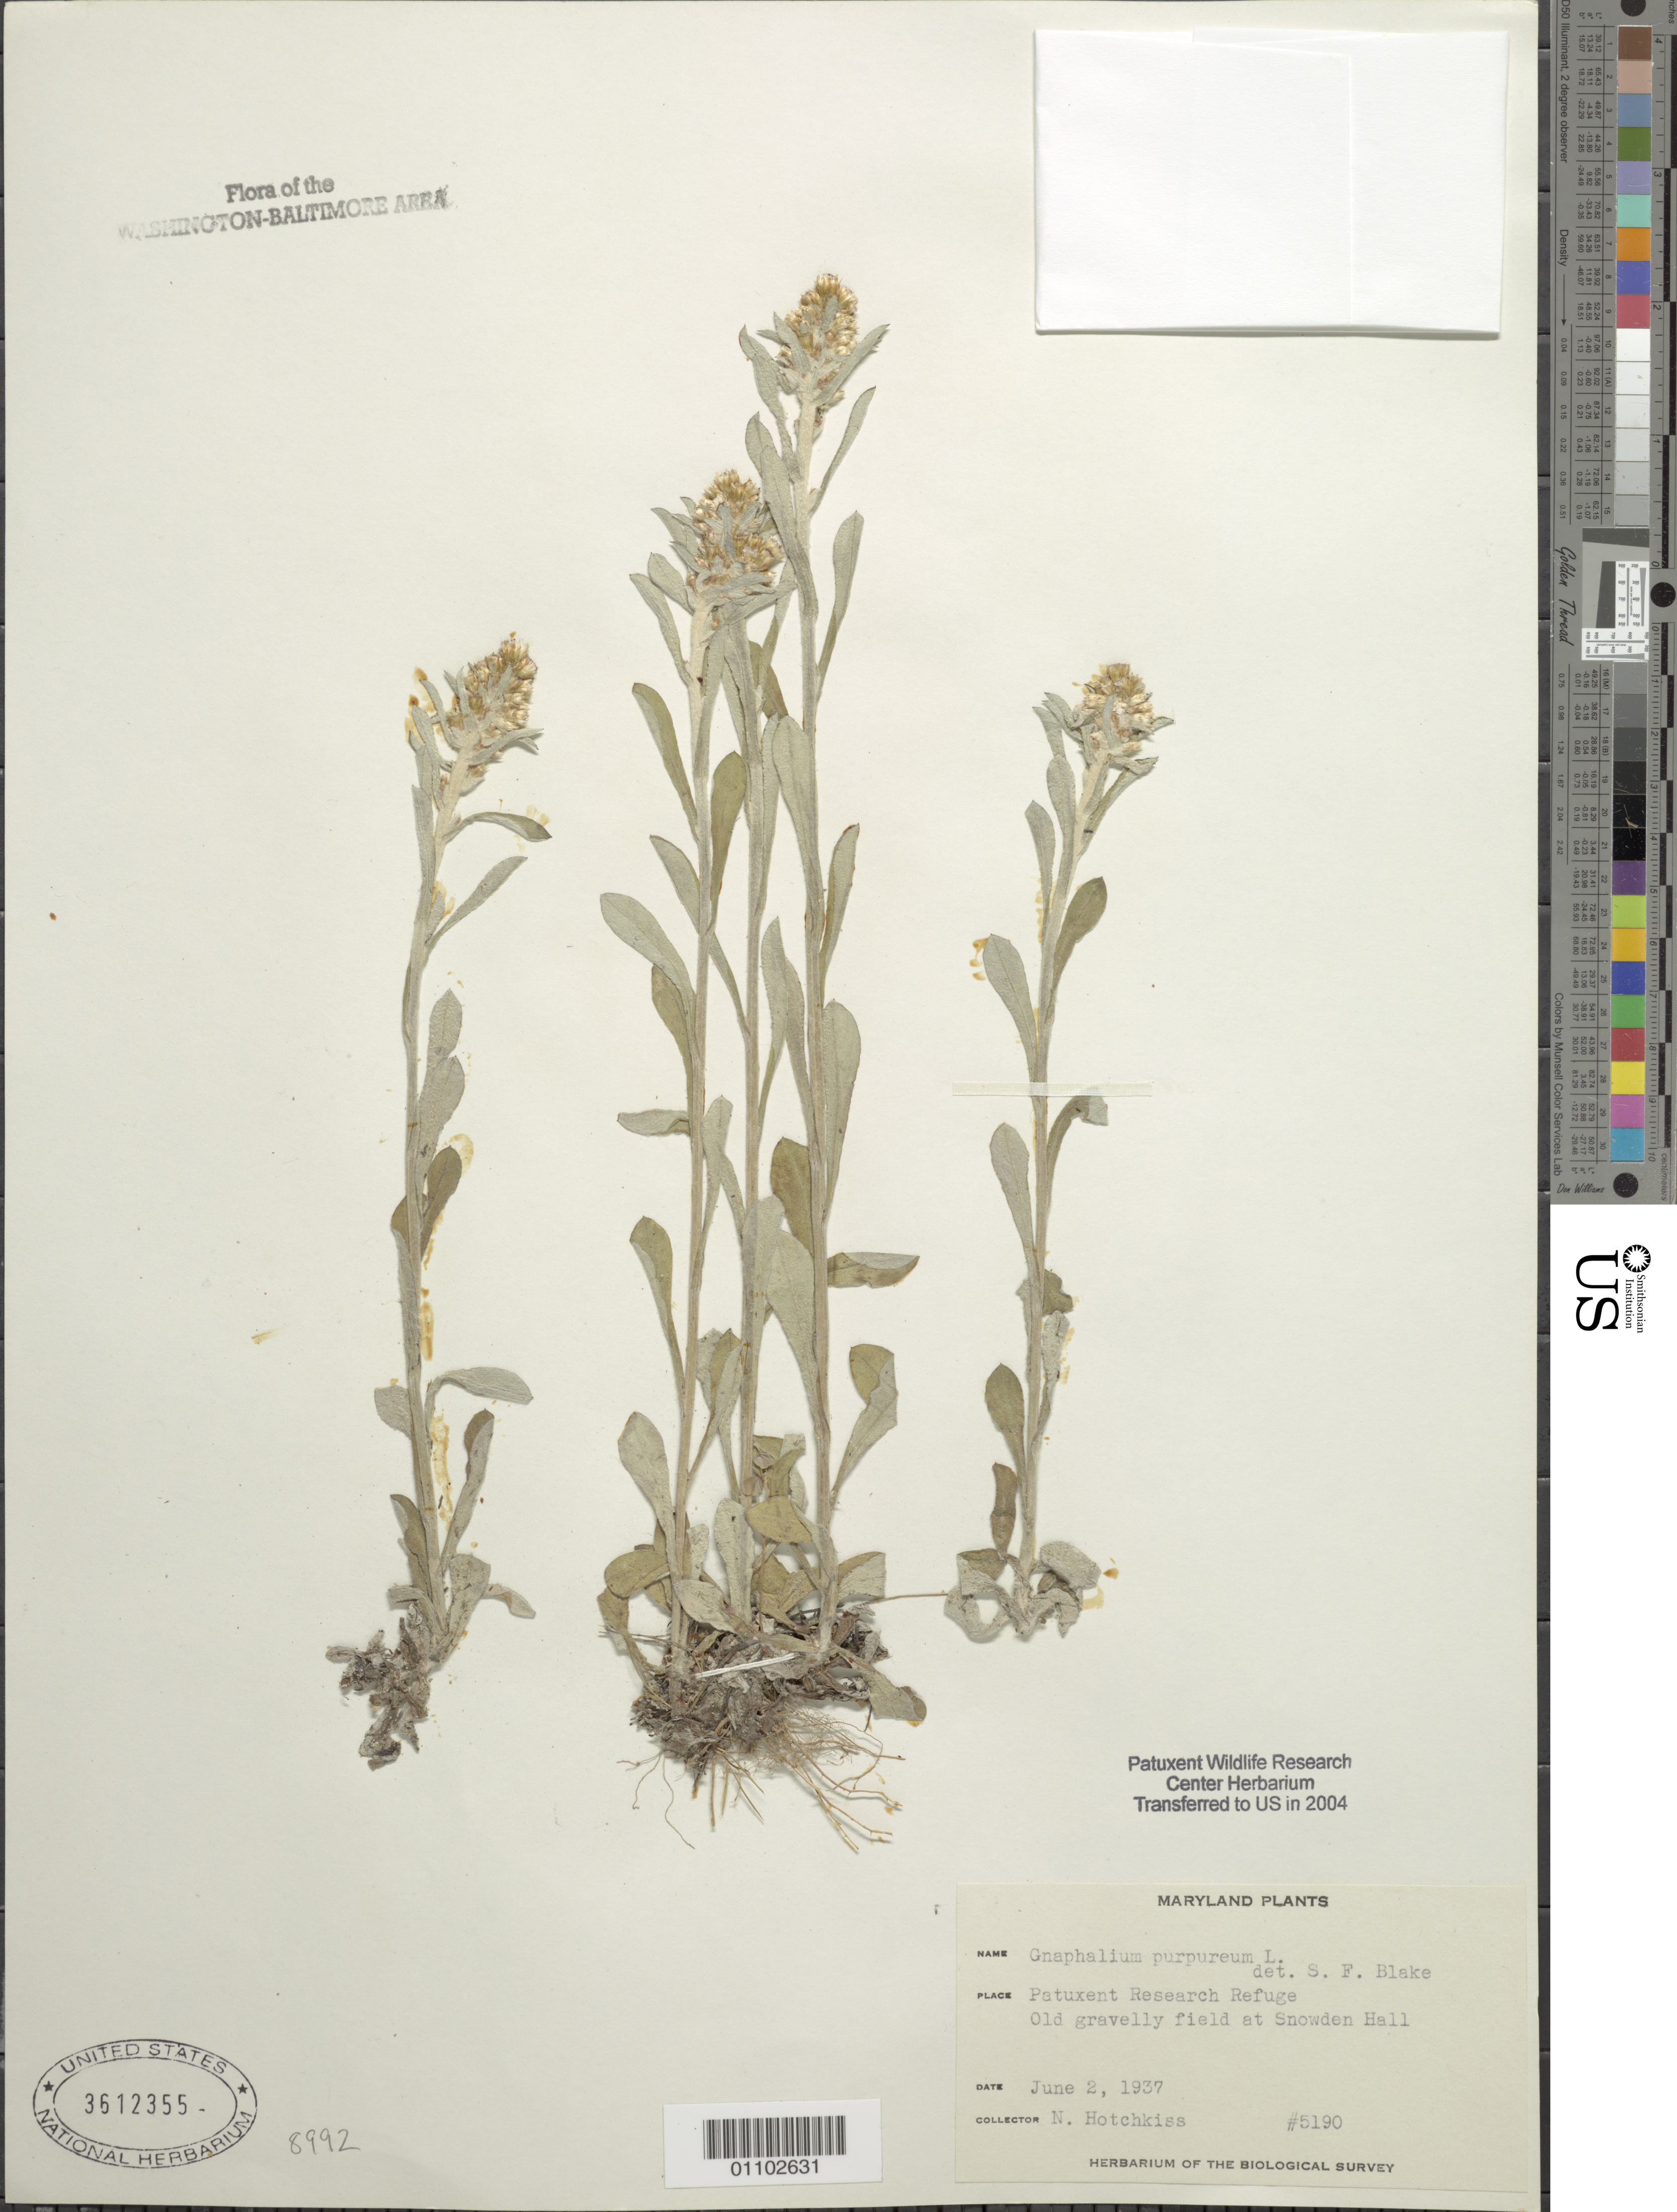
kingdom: Plantae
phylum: Tracheophyta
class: Magnoliopsida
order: Asterales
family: Asteraceae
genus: Gamochaeta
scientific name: Gamochaeta purpurea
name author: (L.) Cabrera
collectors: N. Hotchkiss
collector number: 5190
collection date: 1937-06-02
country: United States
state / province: Maryland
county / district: Prince George's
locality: Patuxent Wildlife Refuge, Snowden Hall.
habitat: old gravelly field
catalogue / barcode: US 3612355